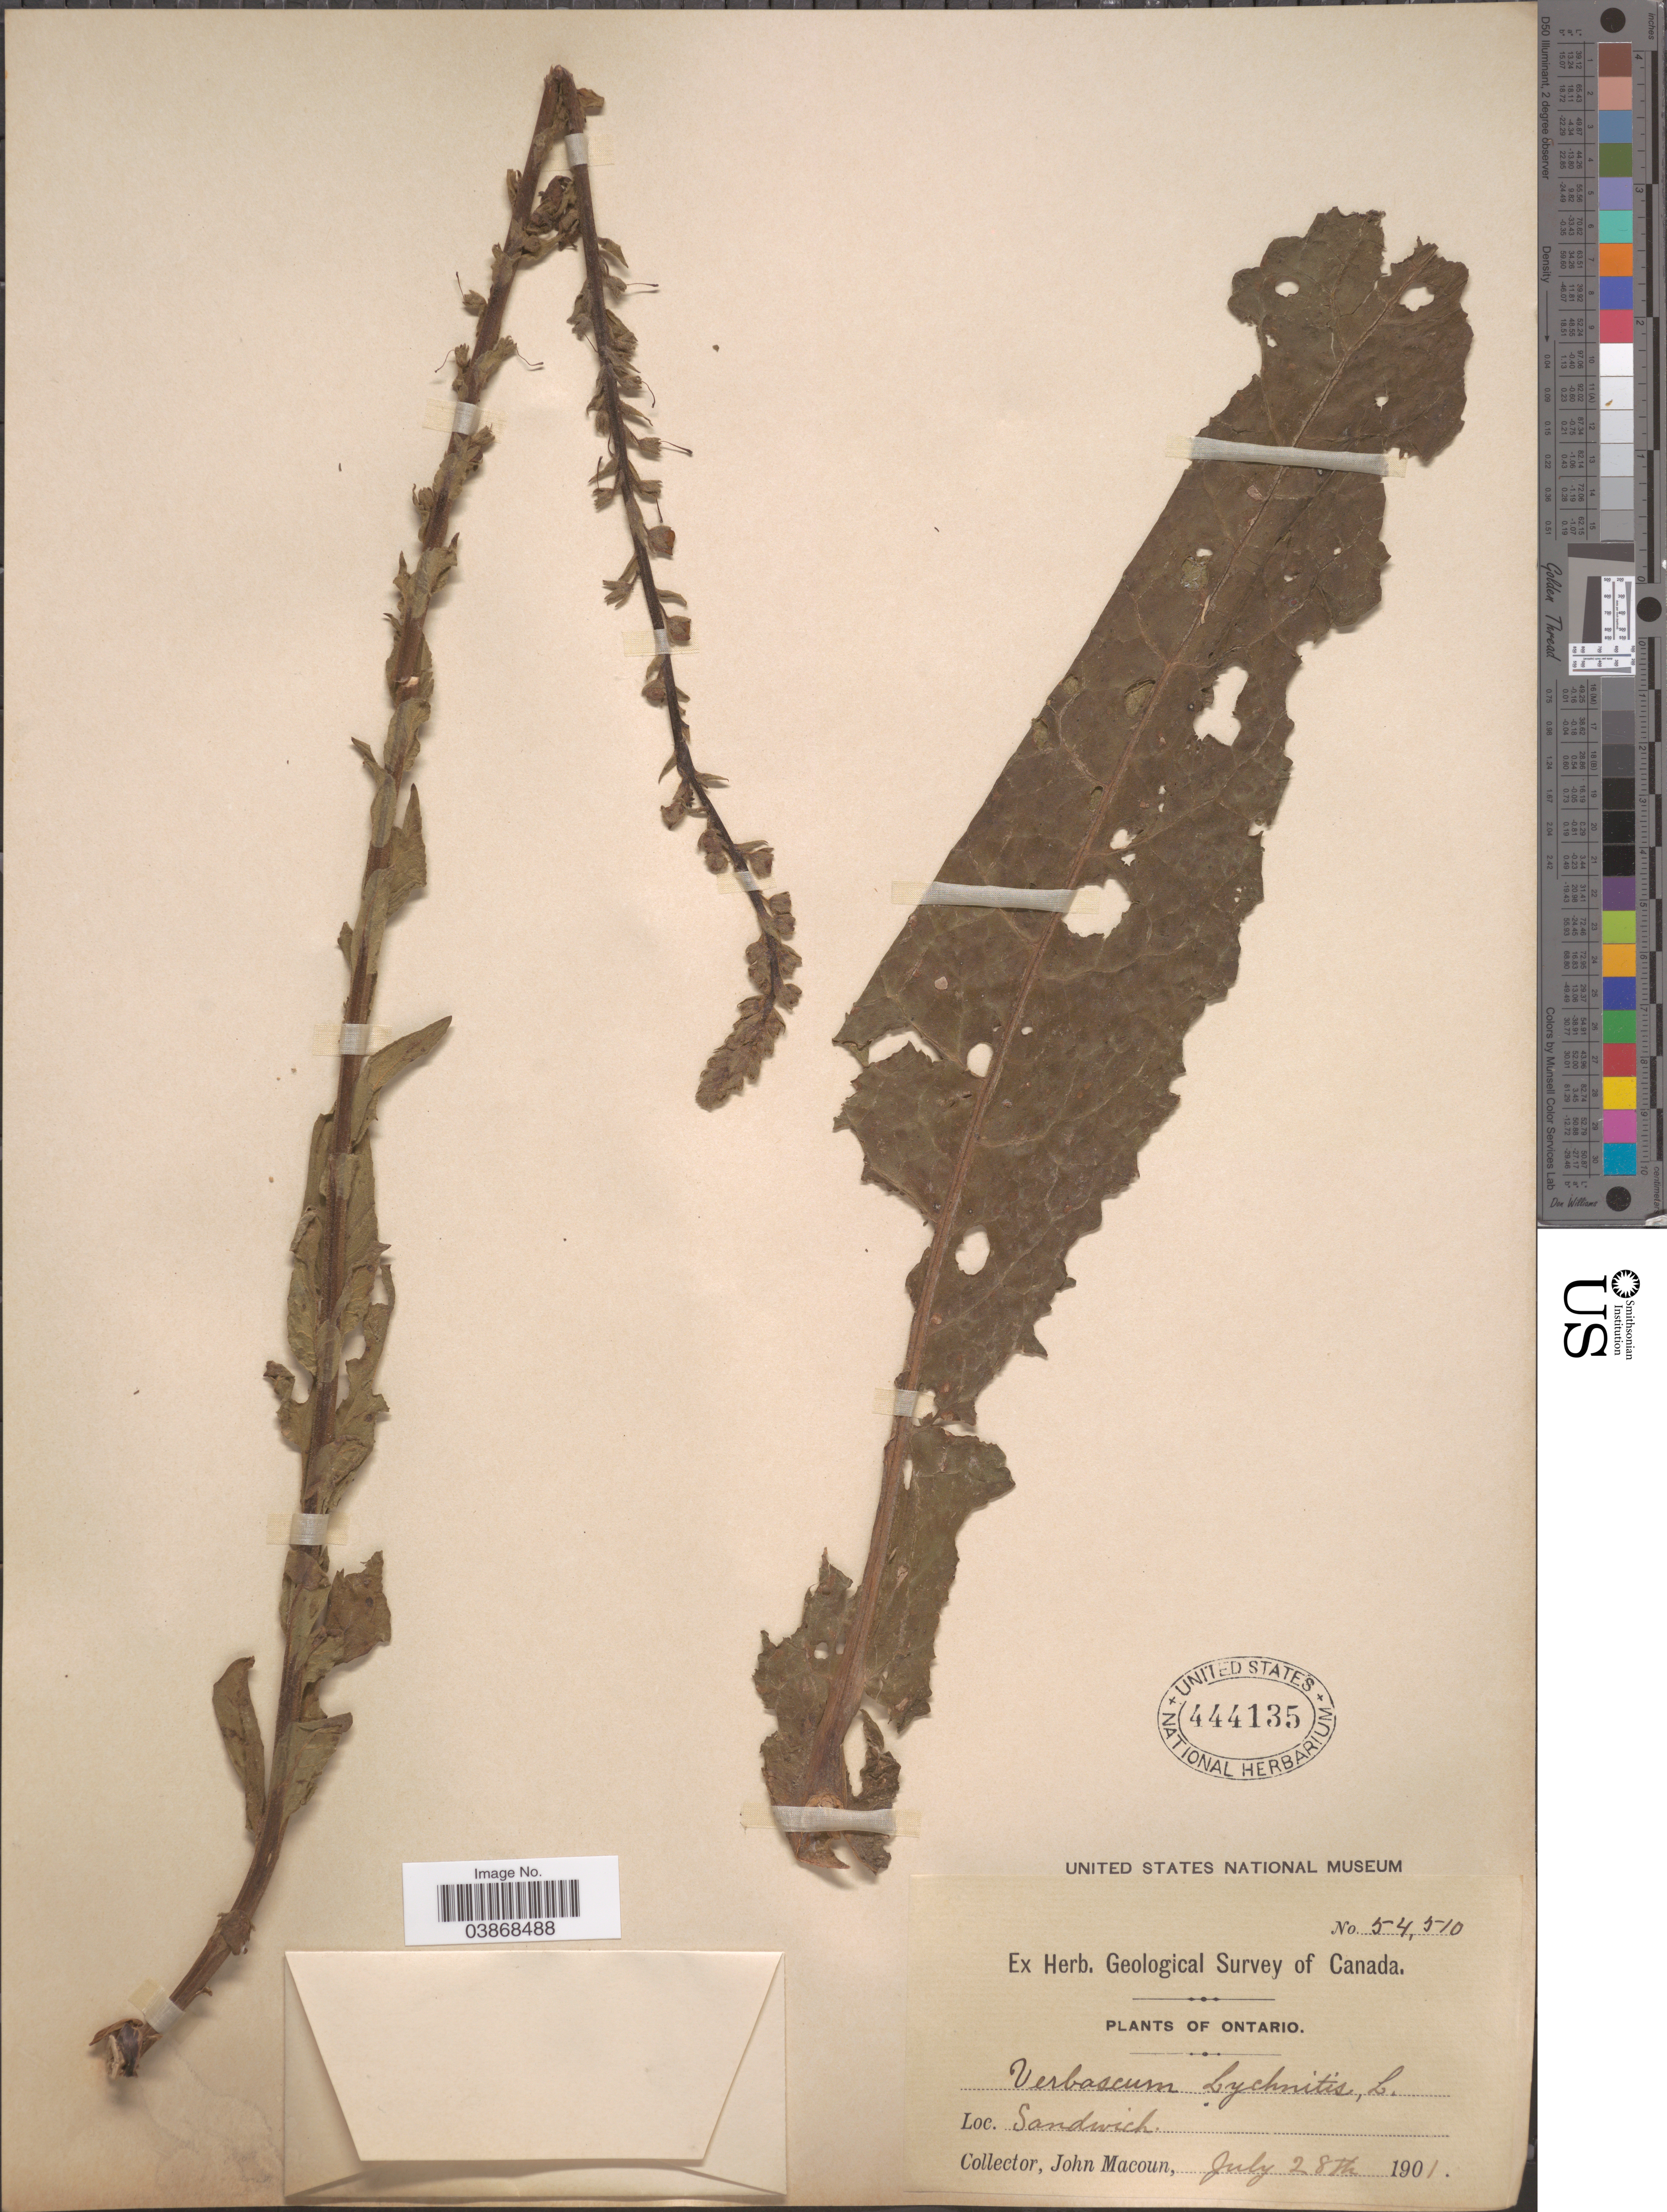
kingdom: Plantae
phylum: Tracheophyta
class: Magnoliopsida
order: Lamiales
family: Scrophulariaceae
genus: Verbascum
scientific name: Verbascum lychnitis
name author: L.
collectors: J. Macoun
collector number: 54510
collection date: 1901-07-28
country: Canada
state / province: Ontario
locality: Sandwich.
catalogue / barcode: US 444135